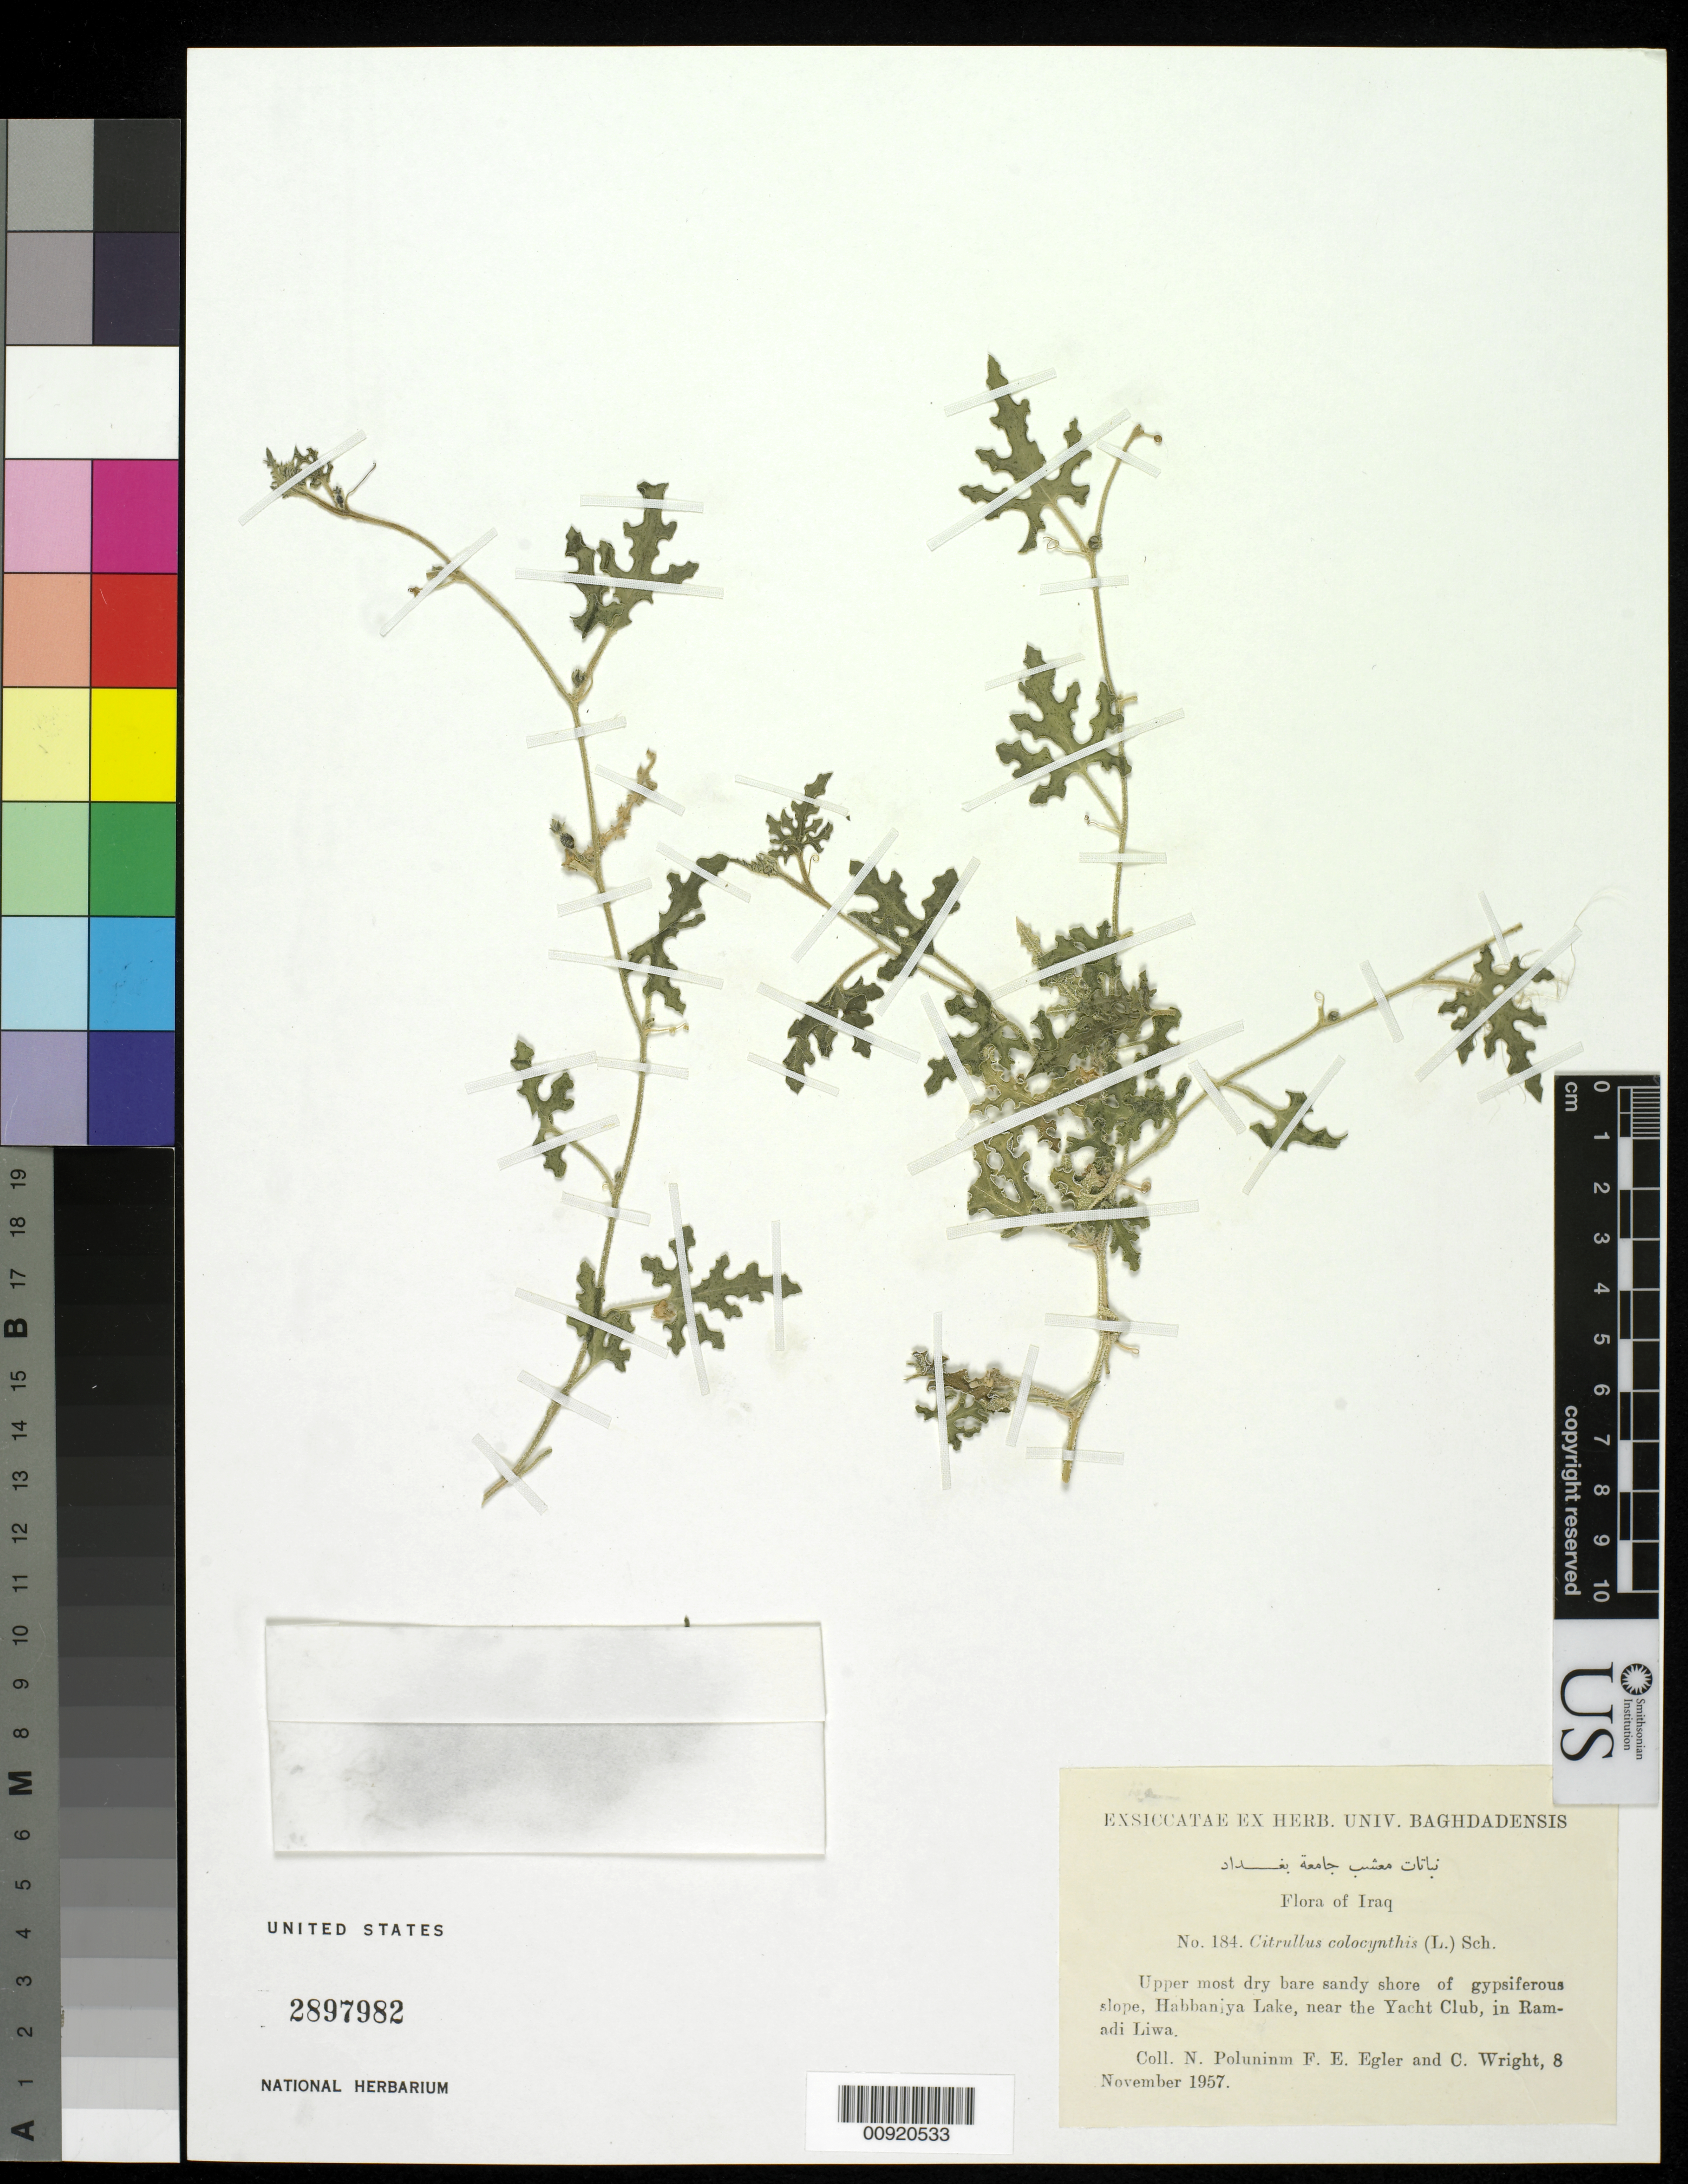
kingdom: Plantae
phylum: Tracheophyta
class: Magnoliopsida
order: Cucurbitales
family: Cucurbitaceae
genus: Citrullus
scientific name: Citrullus colocynthis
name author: (L.) Schrad.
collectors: N. Poluninm, E. Wright & F. Egler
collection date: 1957-11-08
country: Iraq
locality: Baghdad: Upper most dry sandy shore of gypsiferous slope, Habbaniya Lake near the Yacht club in Ramadi Liwa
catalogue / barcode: US 2897982